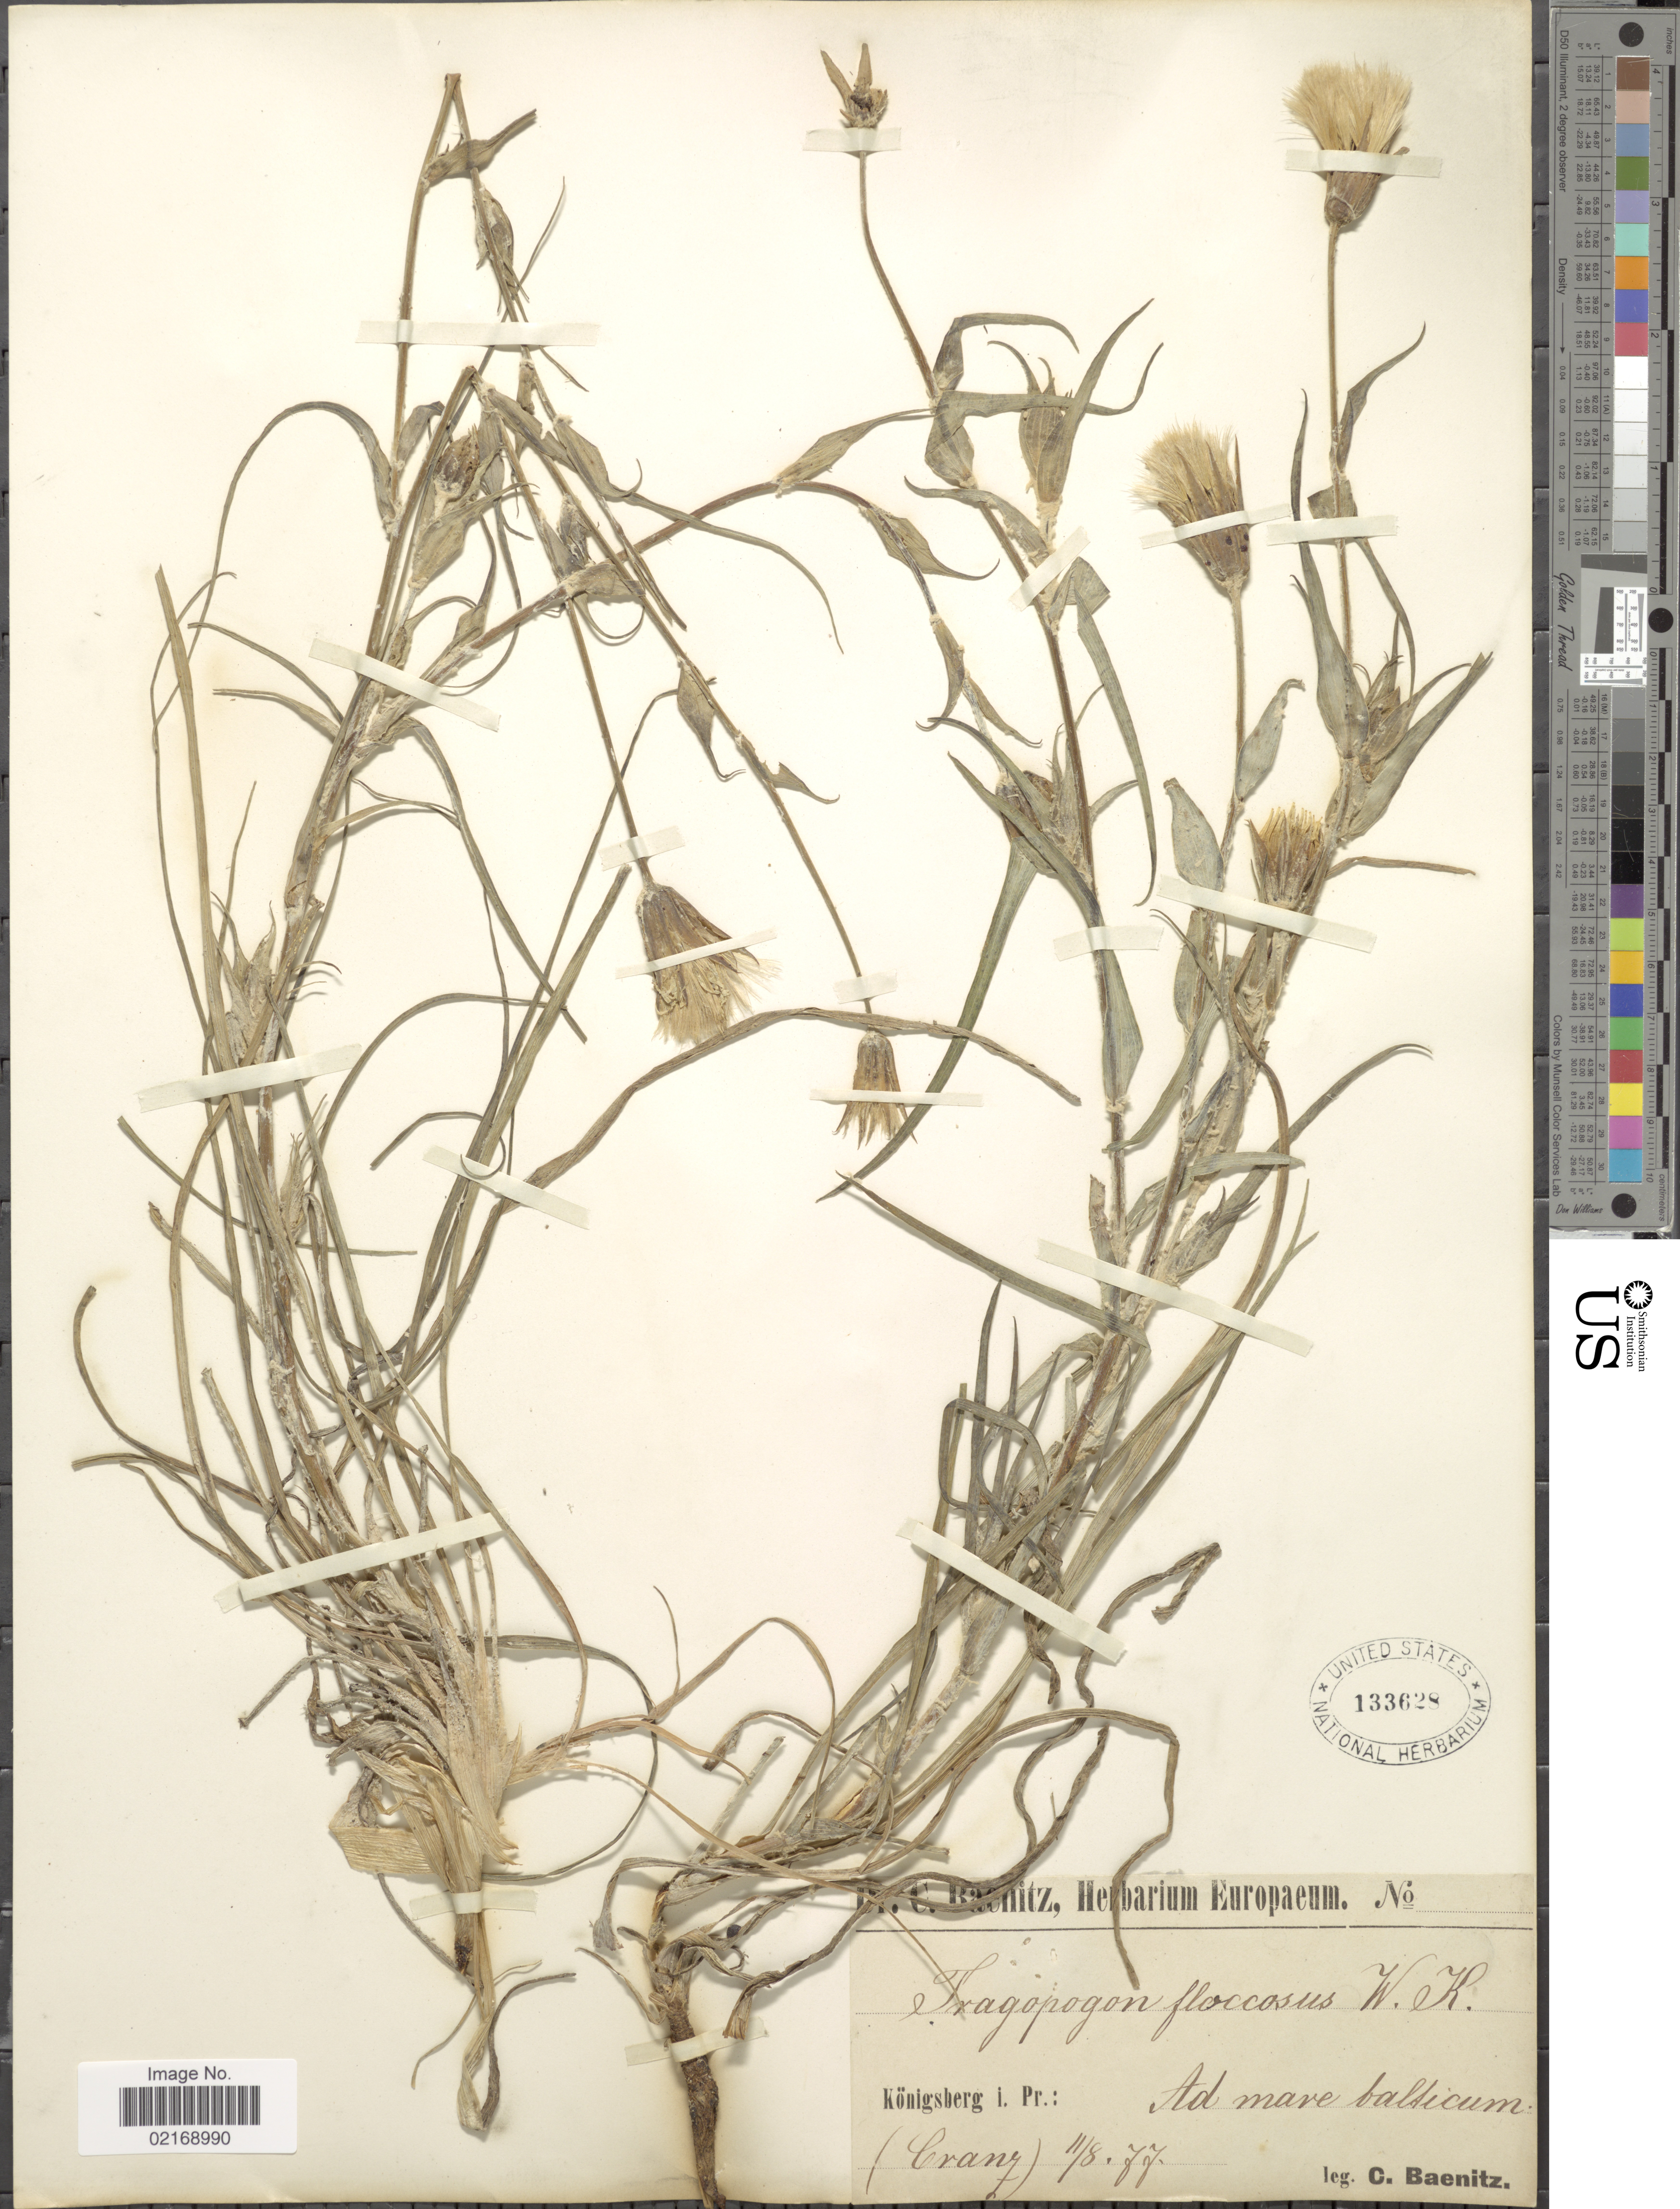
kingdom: Plantae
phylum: Tracheophyta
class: Magnoliopsida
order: Asterales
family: Asteraceae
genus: Tragopogon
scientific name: Tragopogon floccosus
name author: Waldst. & Kit.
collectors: C. G. Baenitz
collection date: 1877-08-11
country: Germany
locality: Königsberg i. Pr.: Ad mare Balticum [interpreted] (Cranz)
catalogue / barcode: US 133628